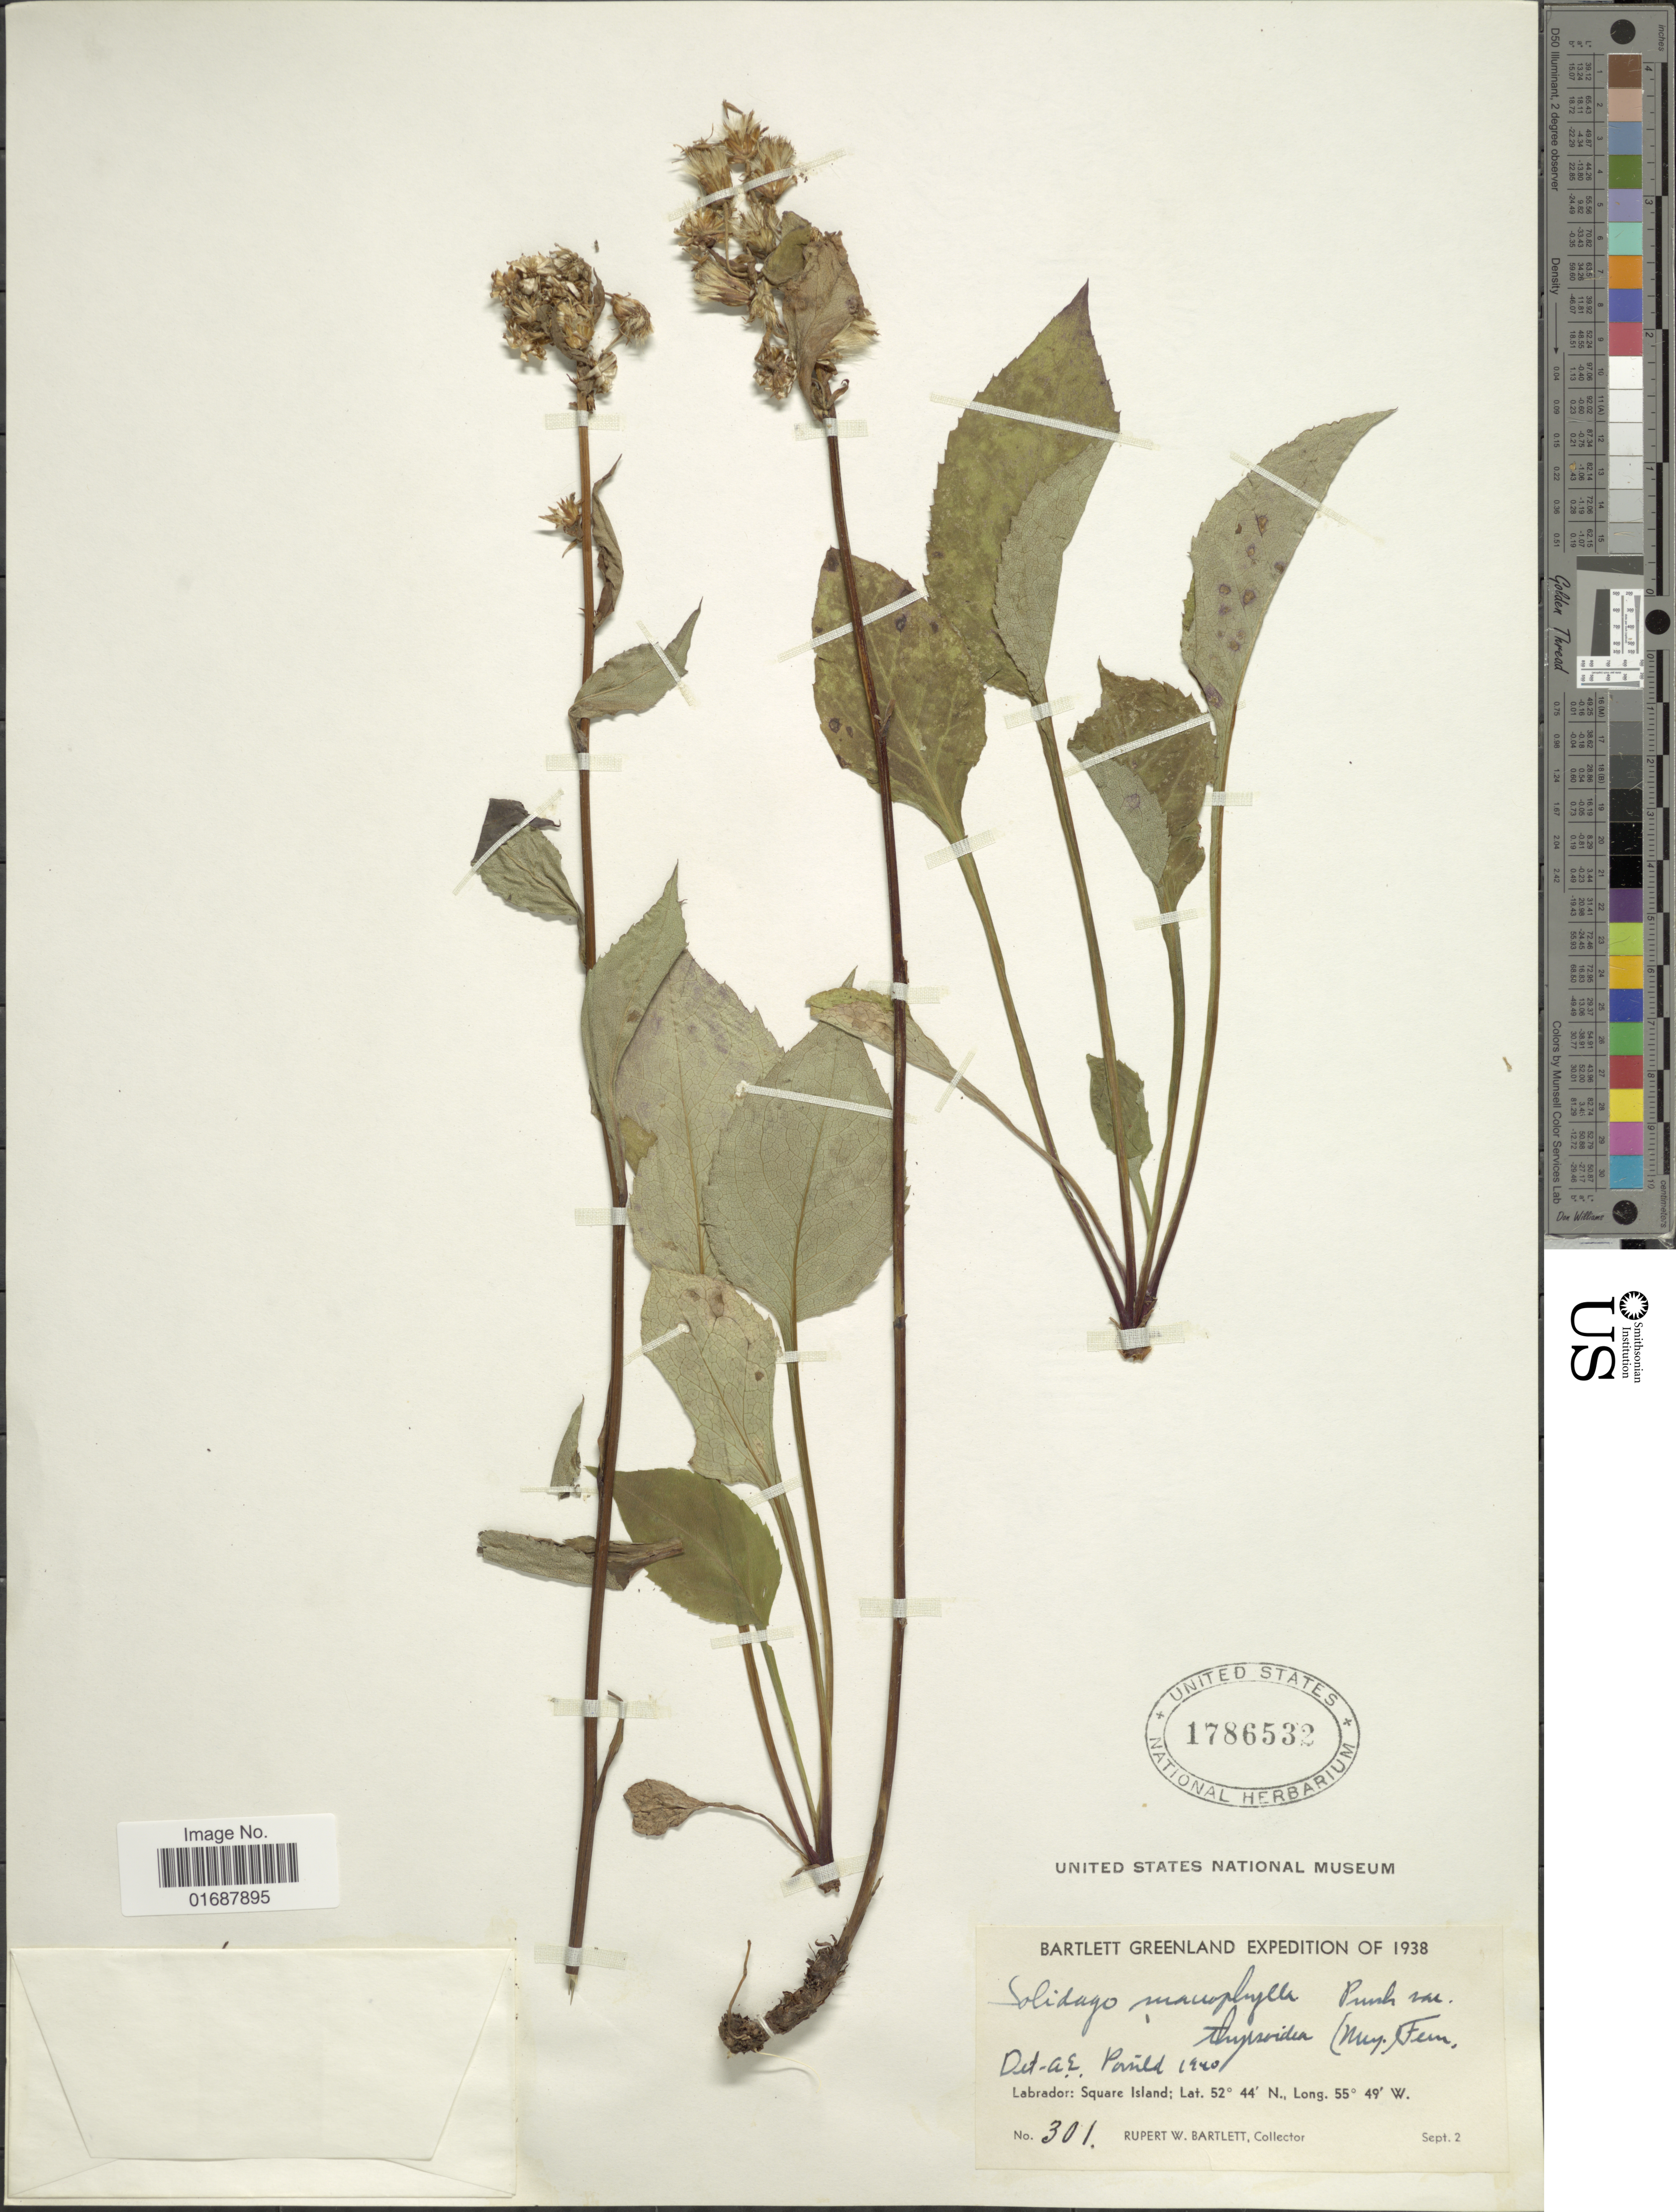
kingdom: Plantae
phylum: Tracheophyta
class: Magnoliopsida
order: Asterales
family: Asteraceae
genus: Solidago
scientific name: Solidago macrophylla var. thyrsoidea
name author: (E. Mey.) Fernald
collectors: R. W. Bartlett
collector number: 301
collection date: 1938-09-02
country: Canada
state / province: Newfoundland and Labrador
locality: Greenland. Labrador:Square Island.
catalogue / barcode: US 1786532